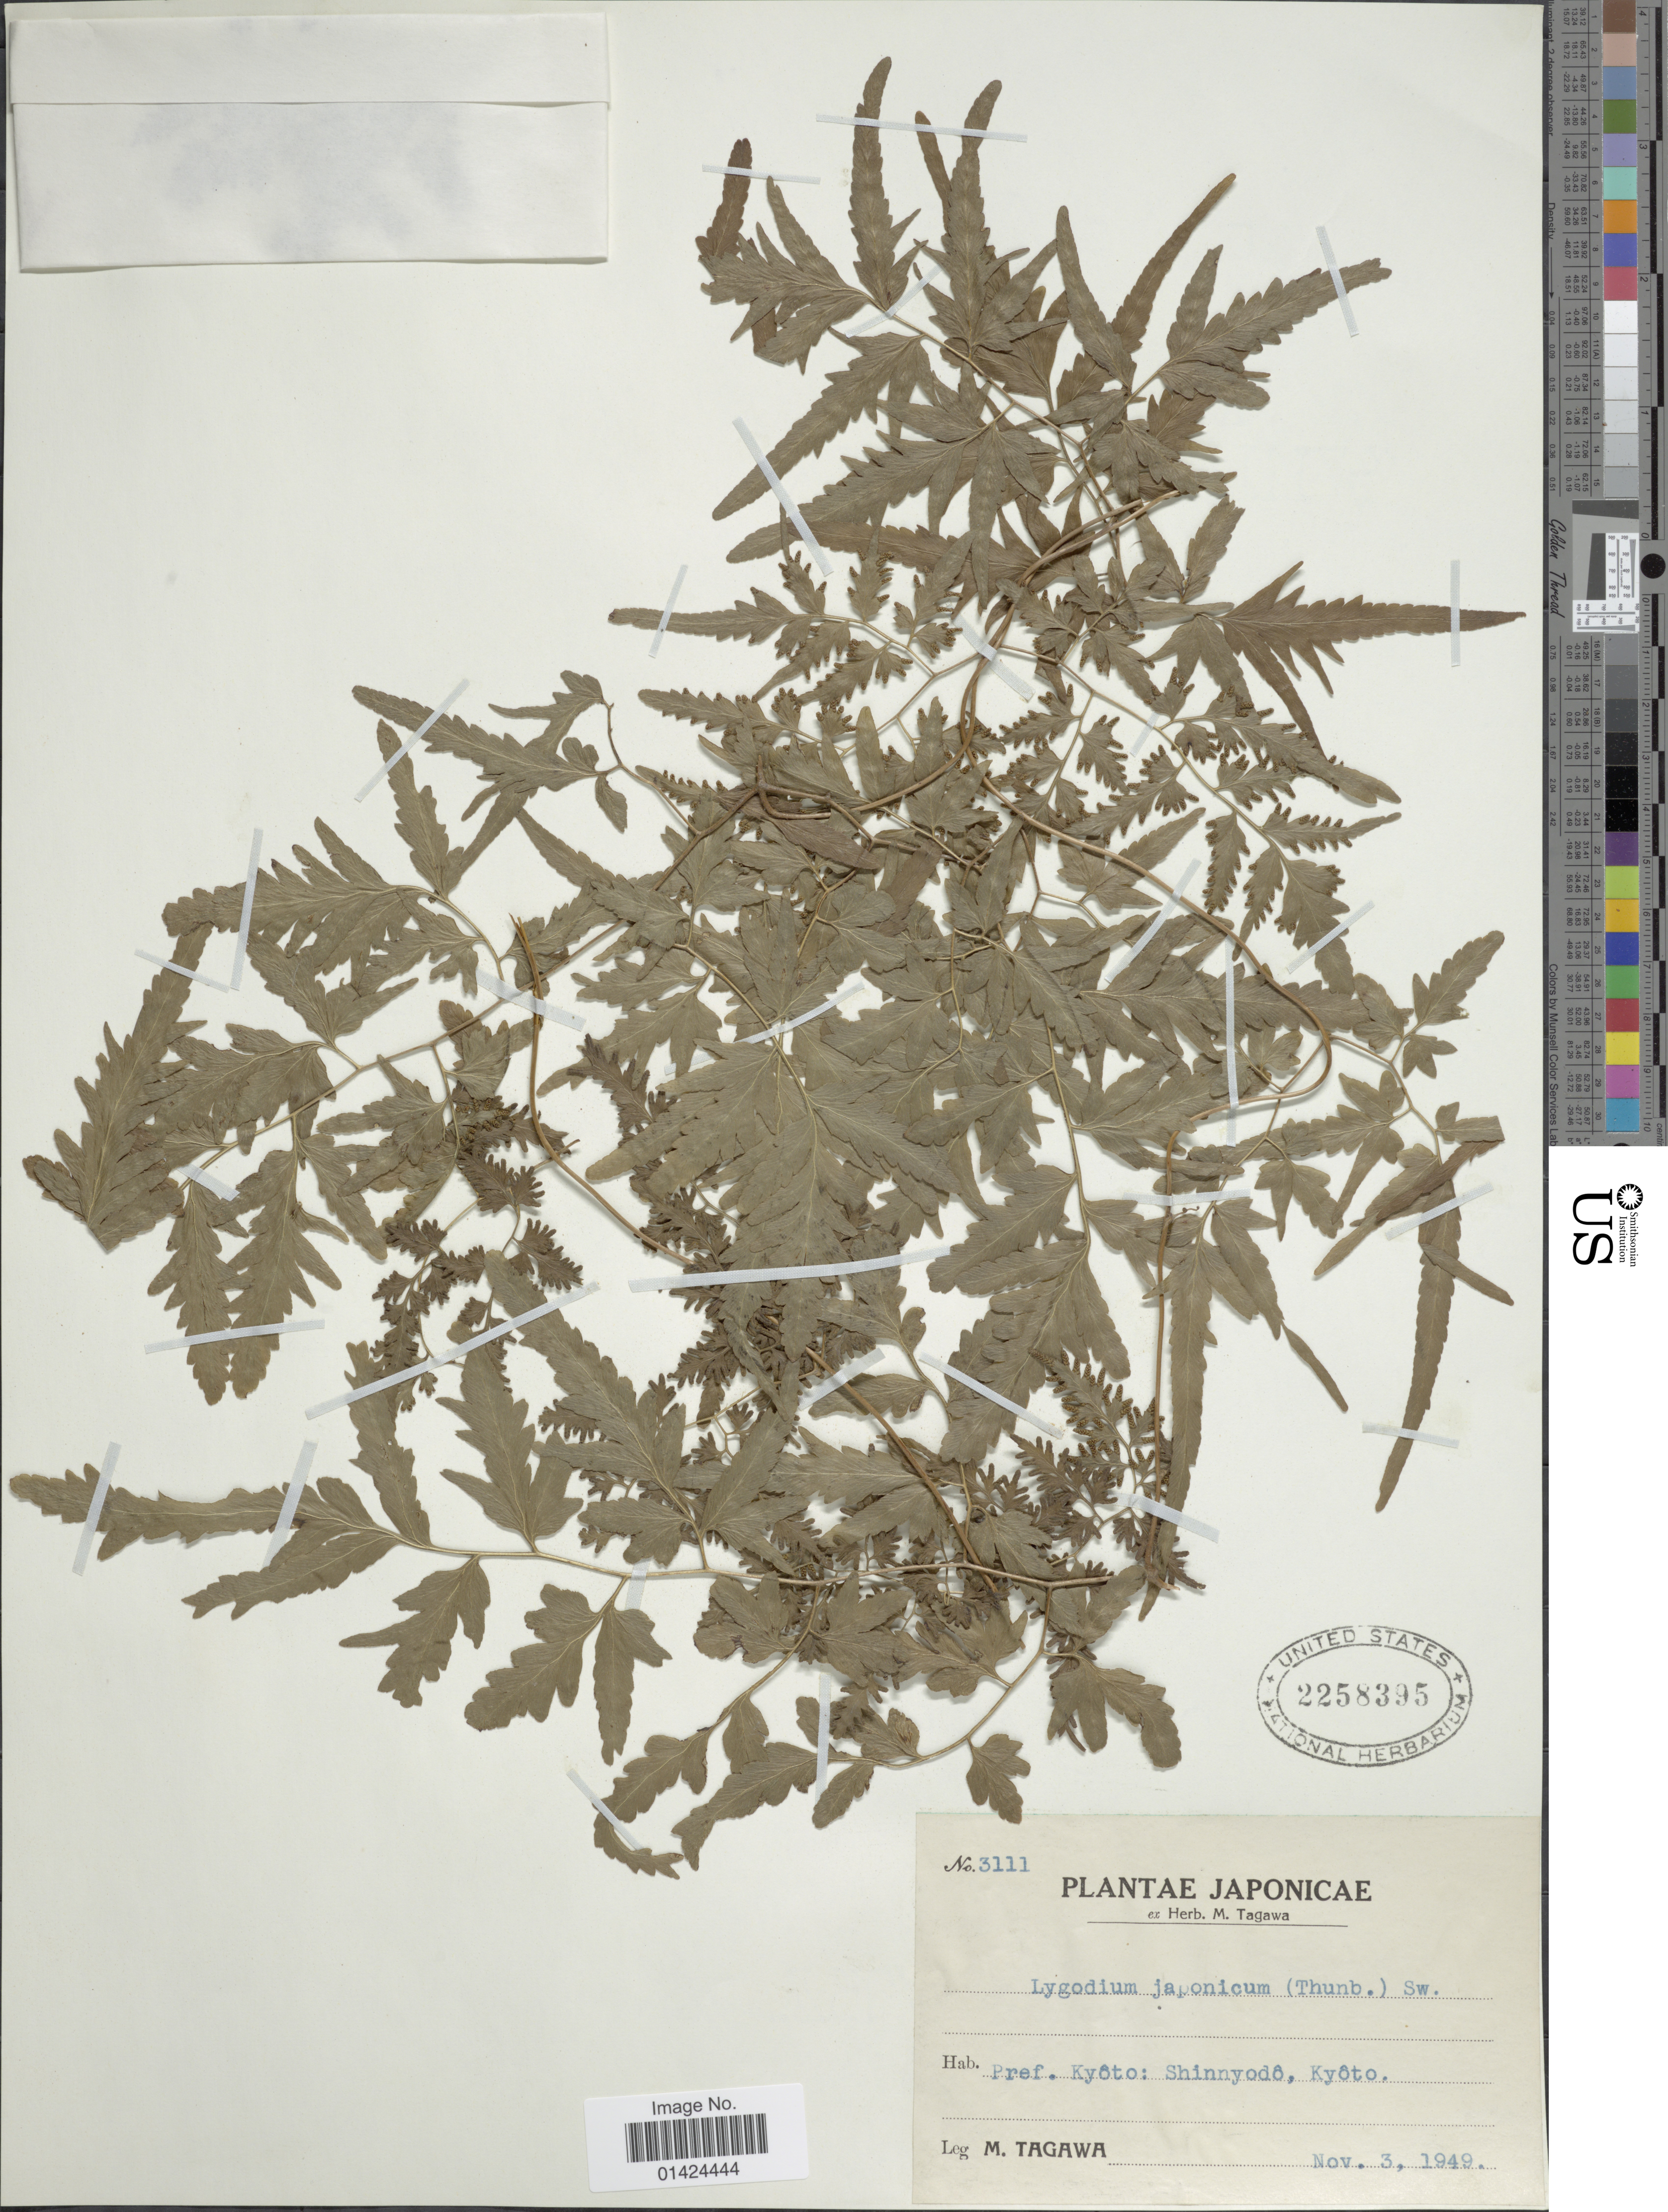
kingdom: Plantae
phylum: Tracheophyta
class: Polypodiopsida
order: Schizaeales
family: Lygodiaceae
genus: Lygodium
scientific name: Lygodium japonicum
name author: (Thunb.) Sw.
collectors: M. Tagawa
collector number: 3111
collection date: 1949-11-03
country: Japan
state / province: Kyoto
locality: Shinnyodô, Kyôto.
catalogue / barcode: US 2258395